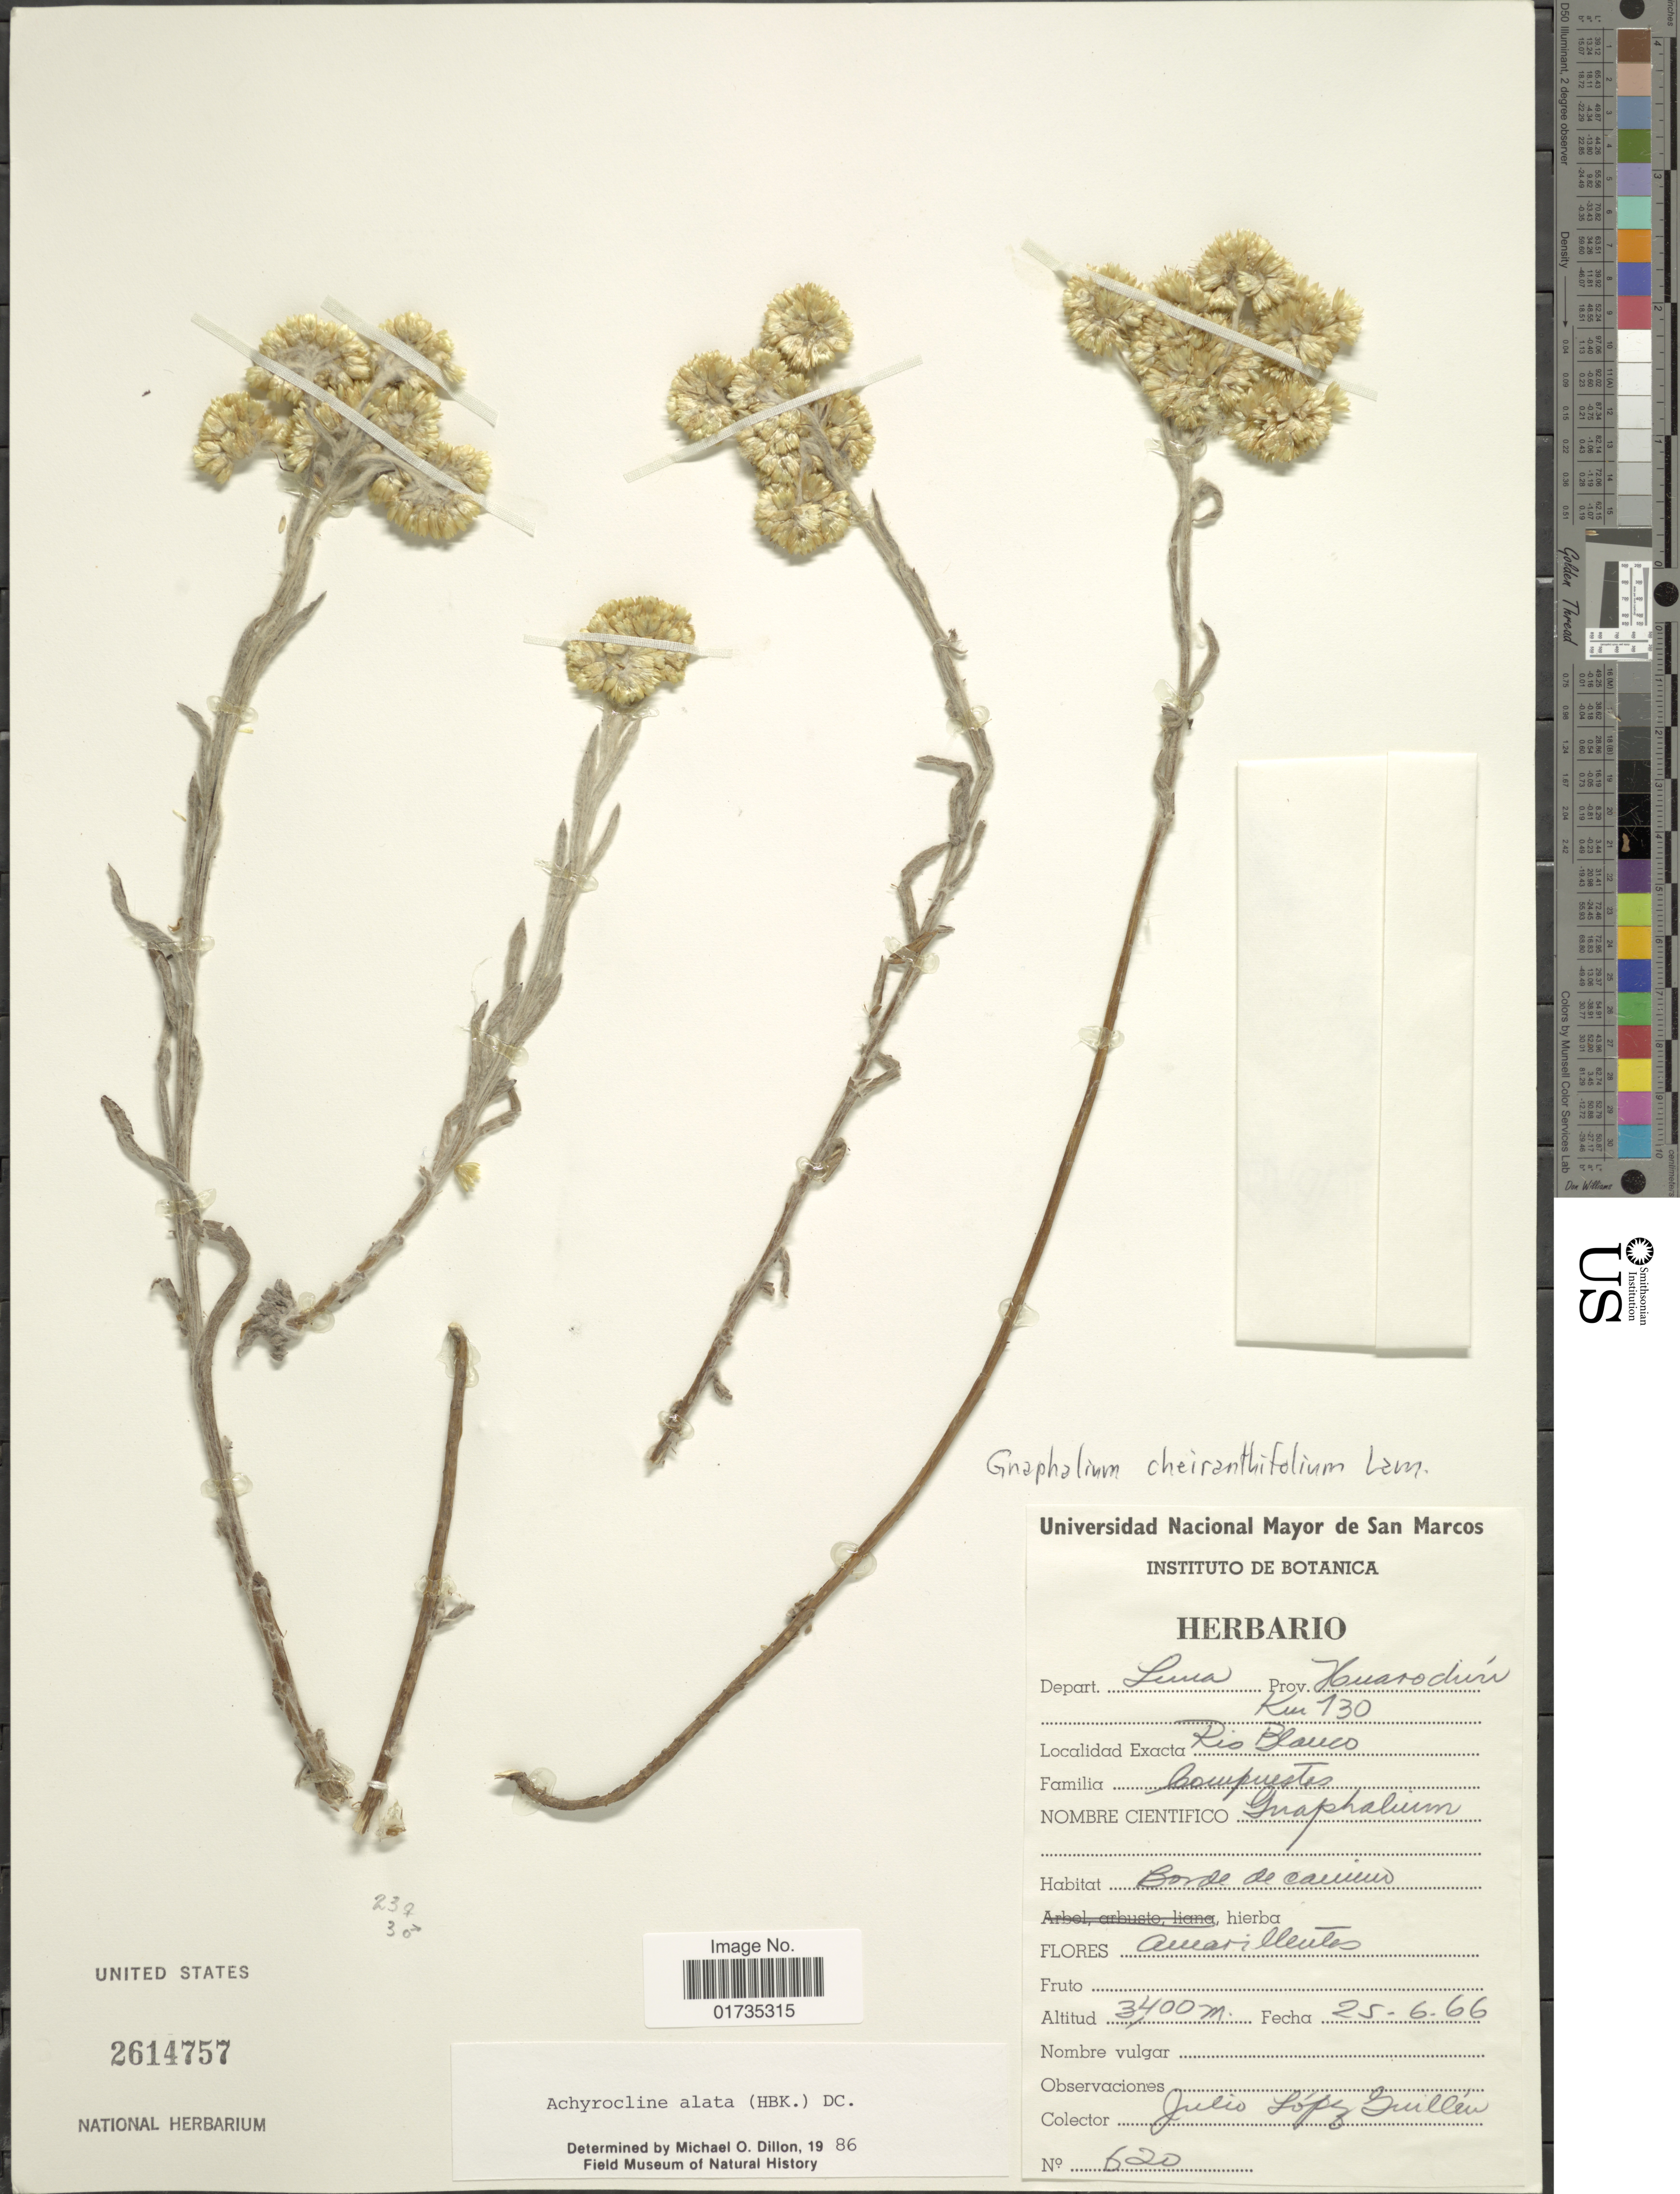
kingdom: Plantae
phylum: Tracheophyta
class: Magnoliopsida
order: Asterales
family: Asteraceae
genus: Achyrocline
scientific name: Achyrocline alata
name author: (Kunth) DC.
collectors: J. López Guillén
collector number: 620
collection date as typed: Transcribed d/m/y: 25/6/66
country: Peru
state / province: Lima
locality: Depart. Lima Prov. Huarodun. Km 130 Rio Blanco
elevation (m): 3400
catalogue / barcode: US 2614757